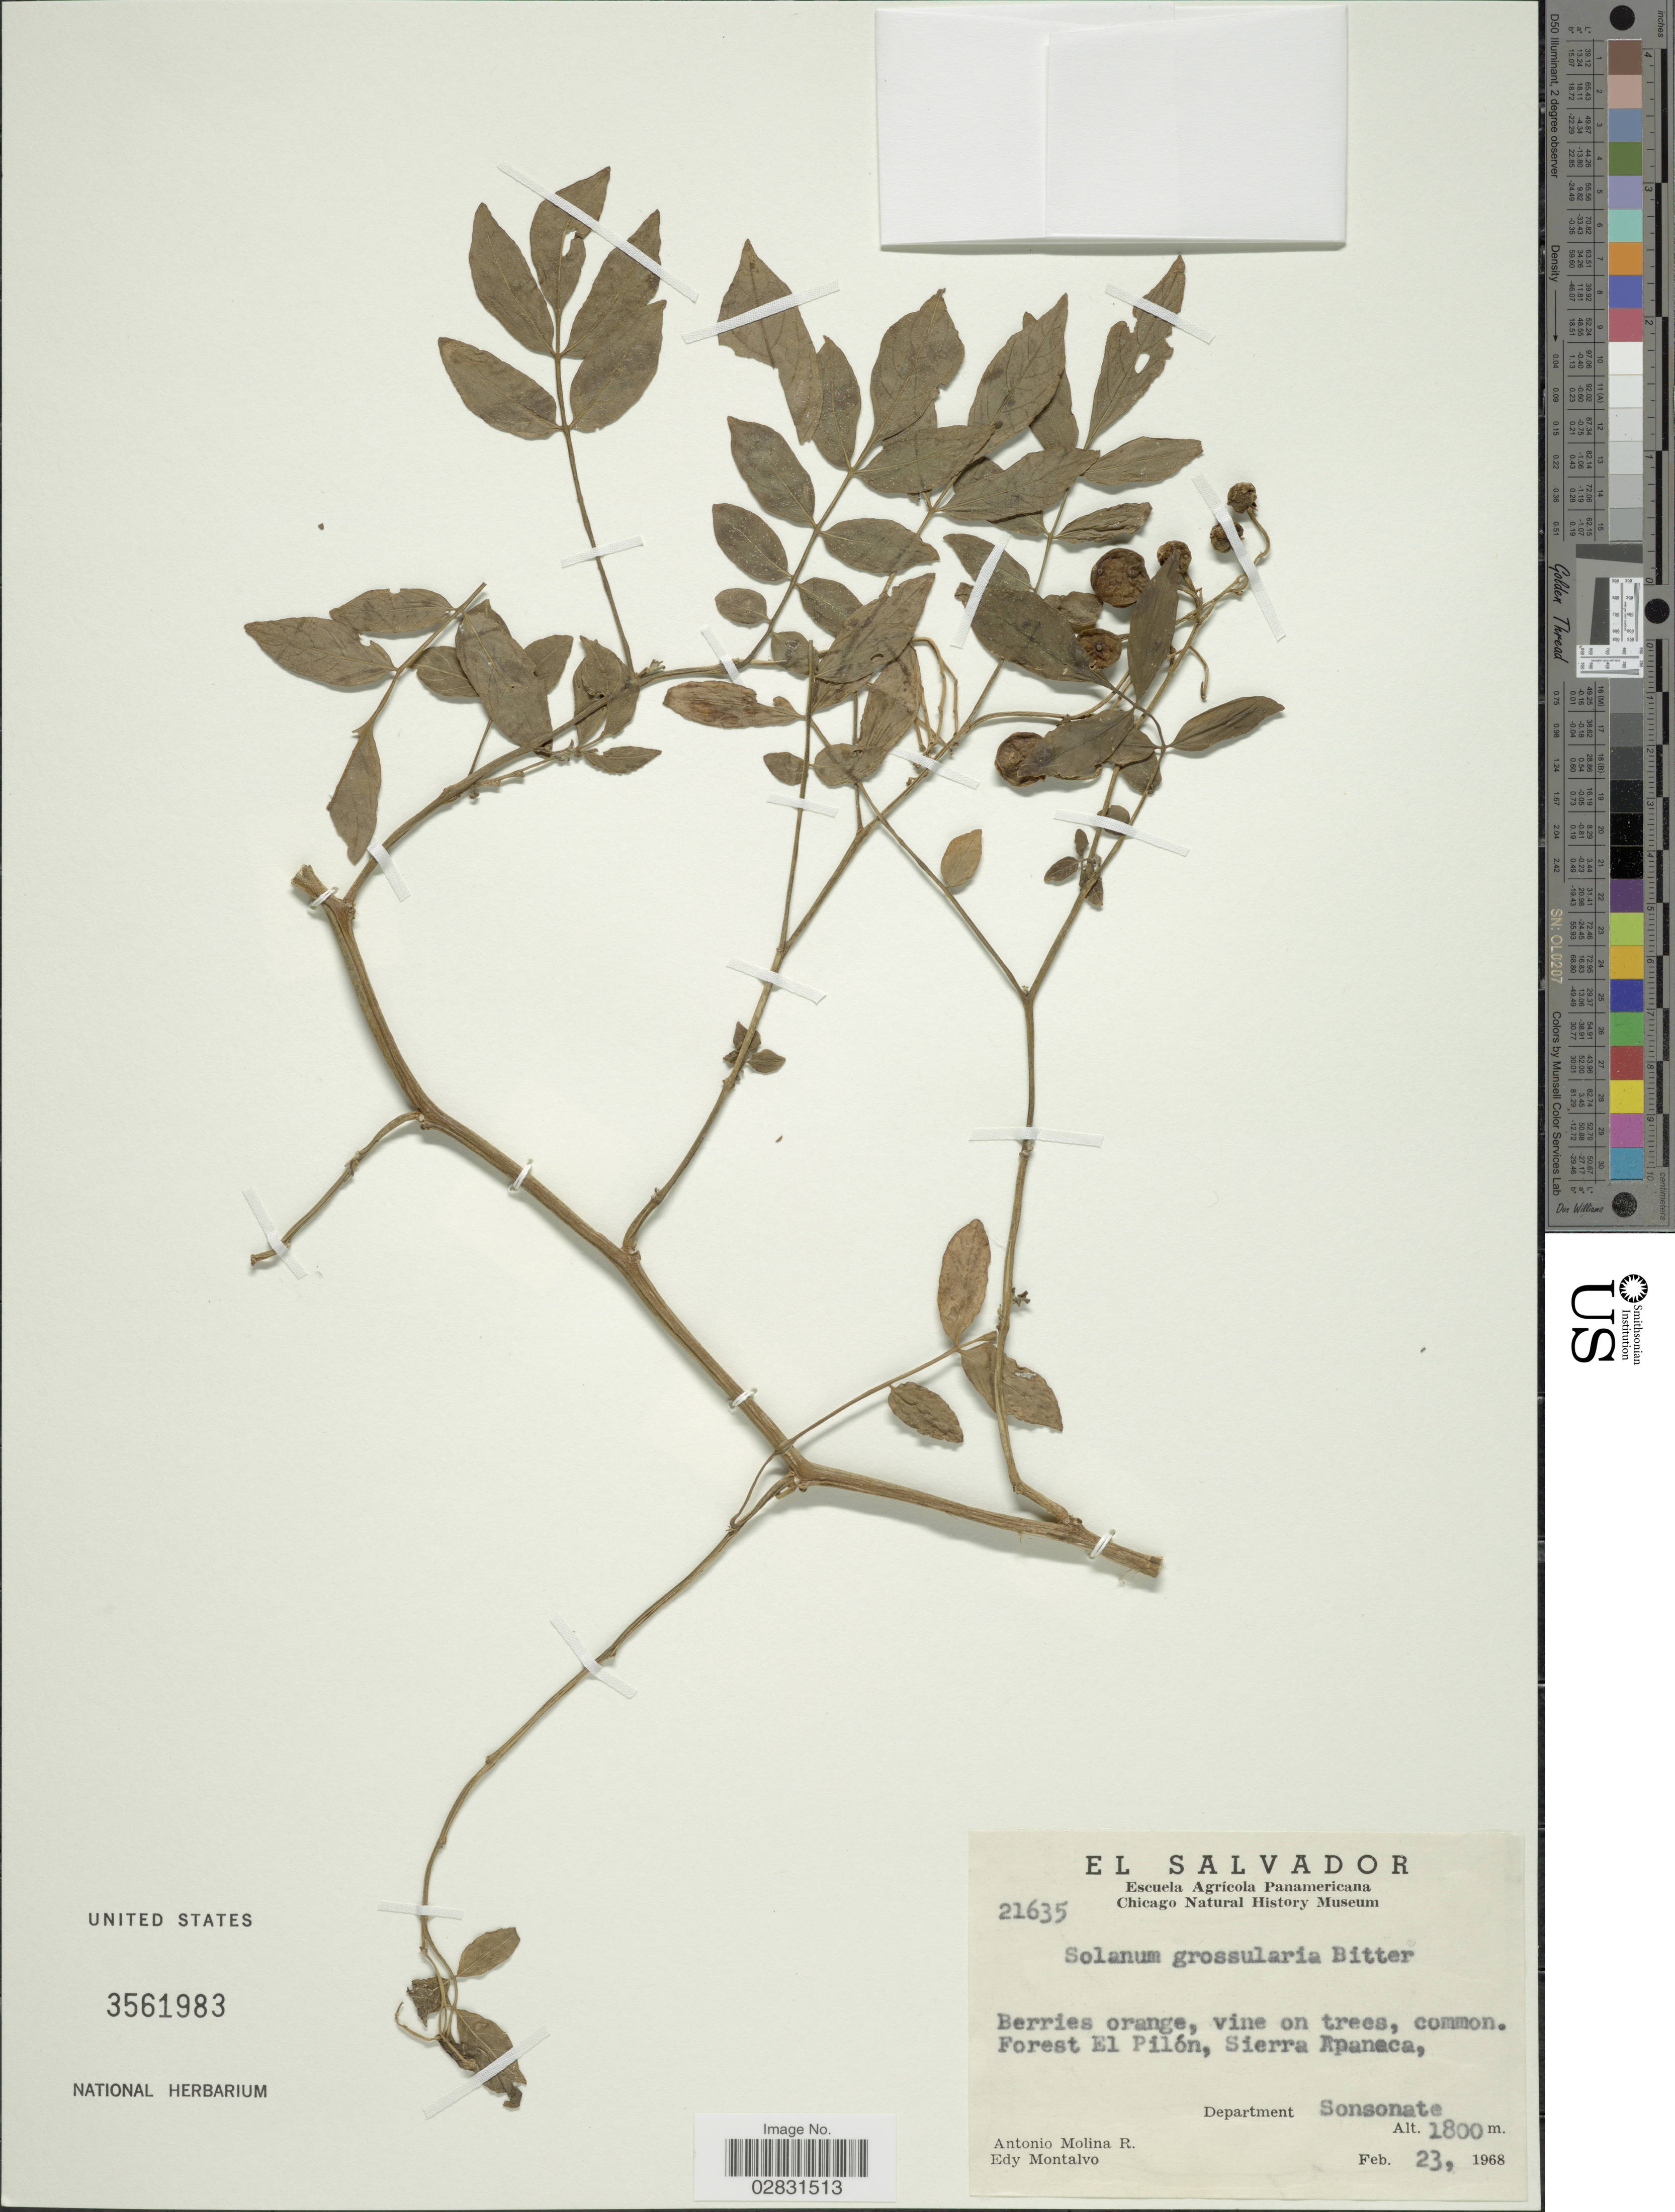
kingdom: Plantae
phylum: Tracheophyta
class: Magnoliopsida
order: Solanales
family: Solanaceae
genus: Solanum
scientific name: Solanum grossularia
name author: Bitter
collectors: A. Molina R. & E. A. Montalvo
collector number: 21635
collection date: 1968-02-23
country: El Salvador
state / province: Sonsonate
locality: Forest El Pilón, Sierra Apaneca, Department Sonsonate.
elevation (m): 1800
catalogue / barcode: US 3561983